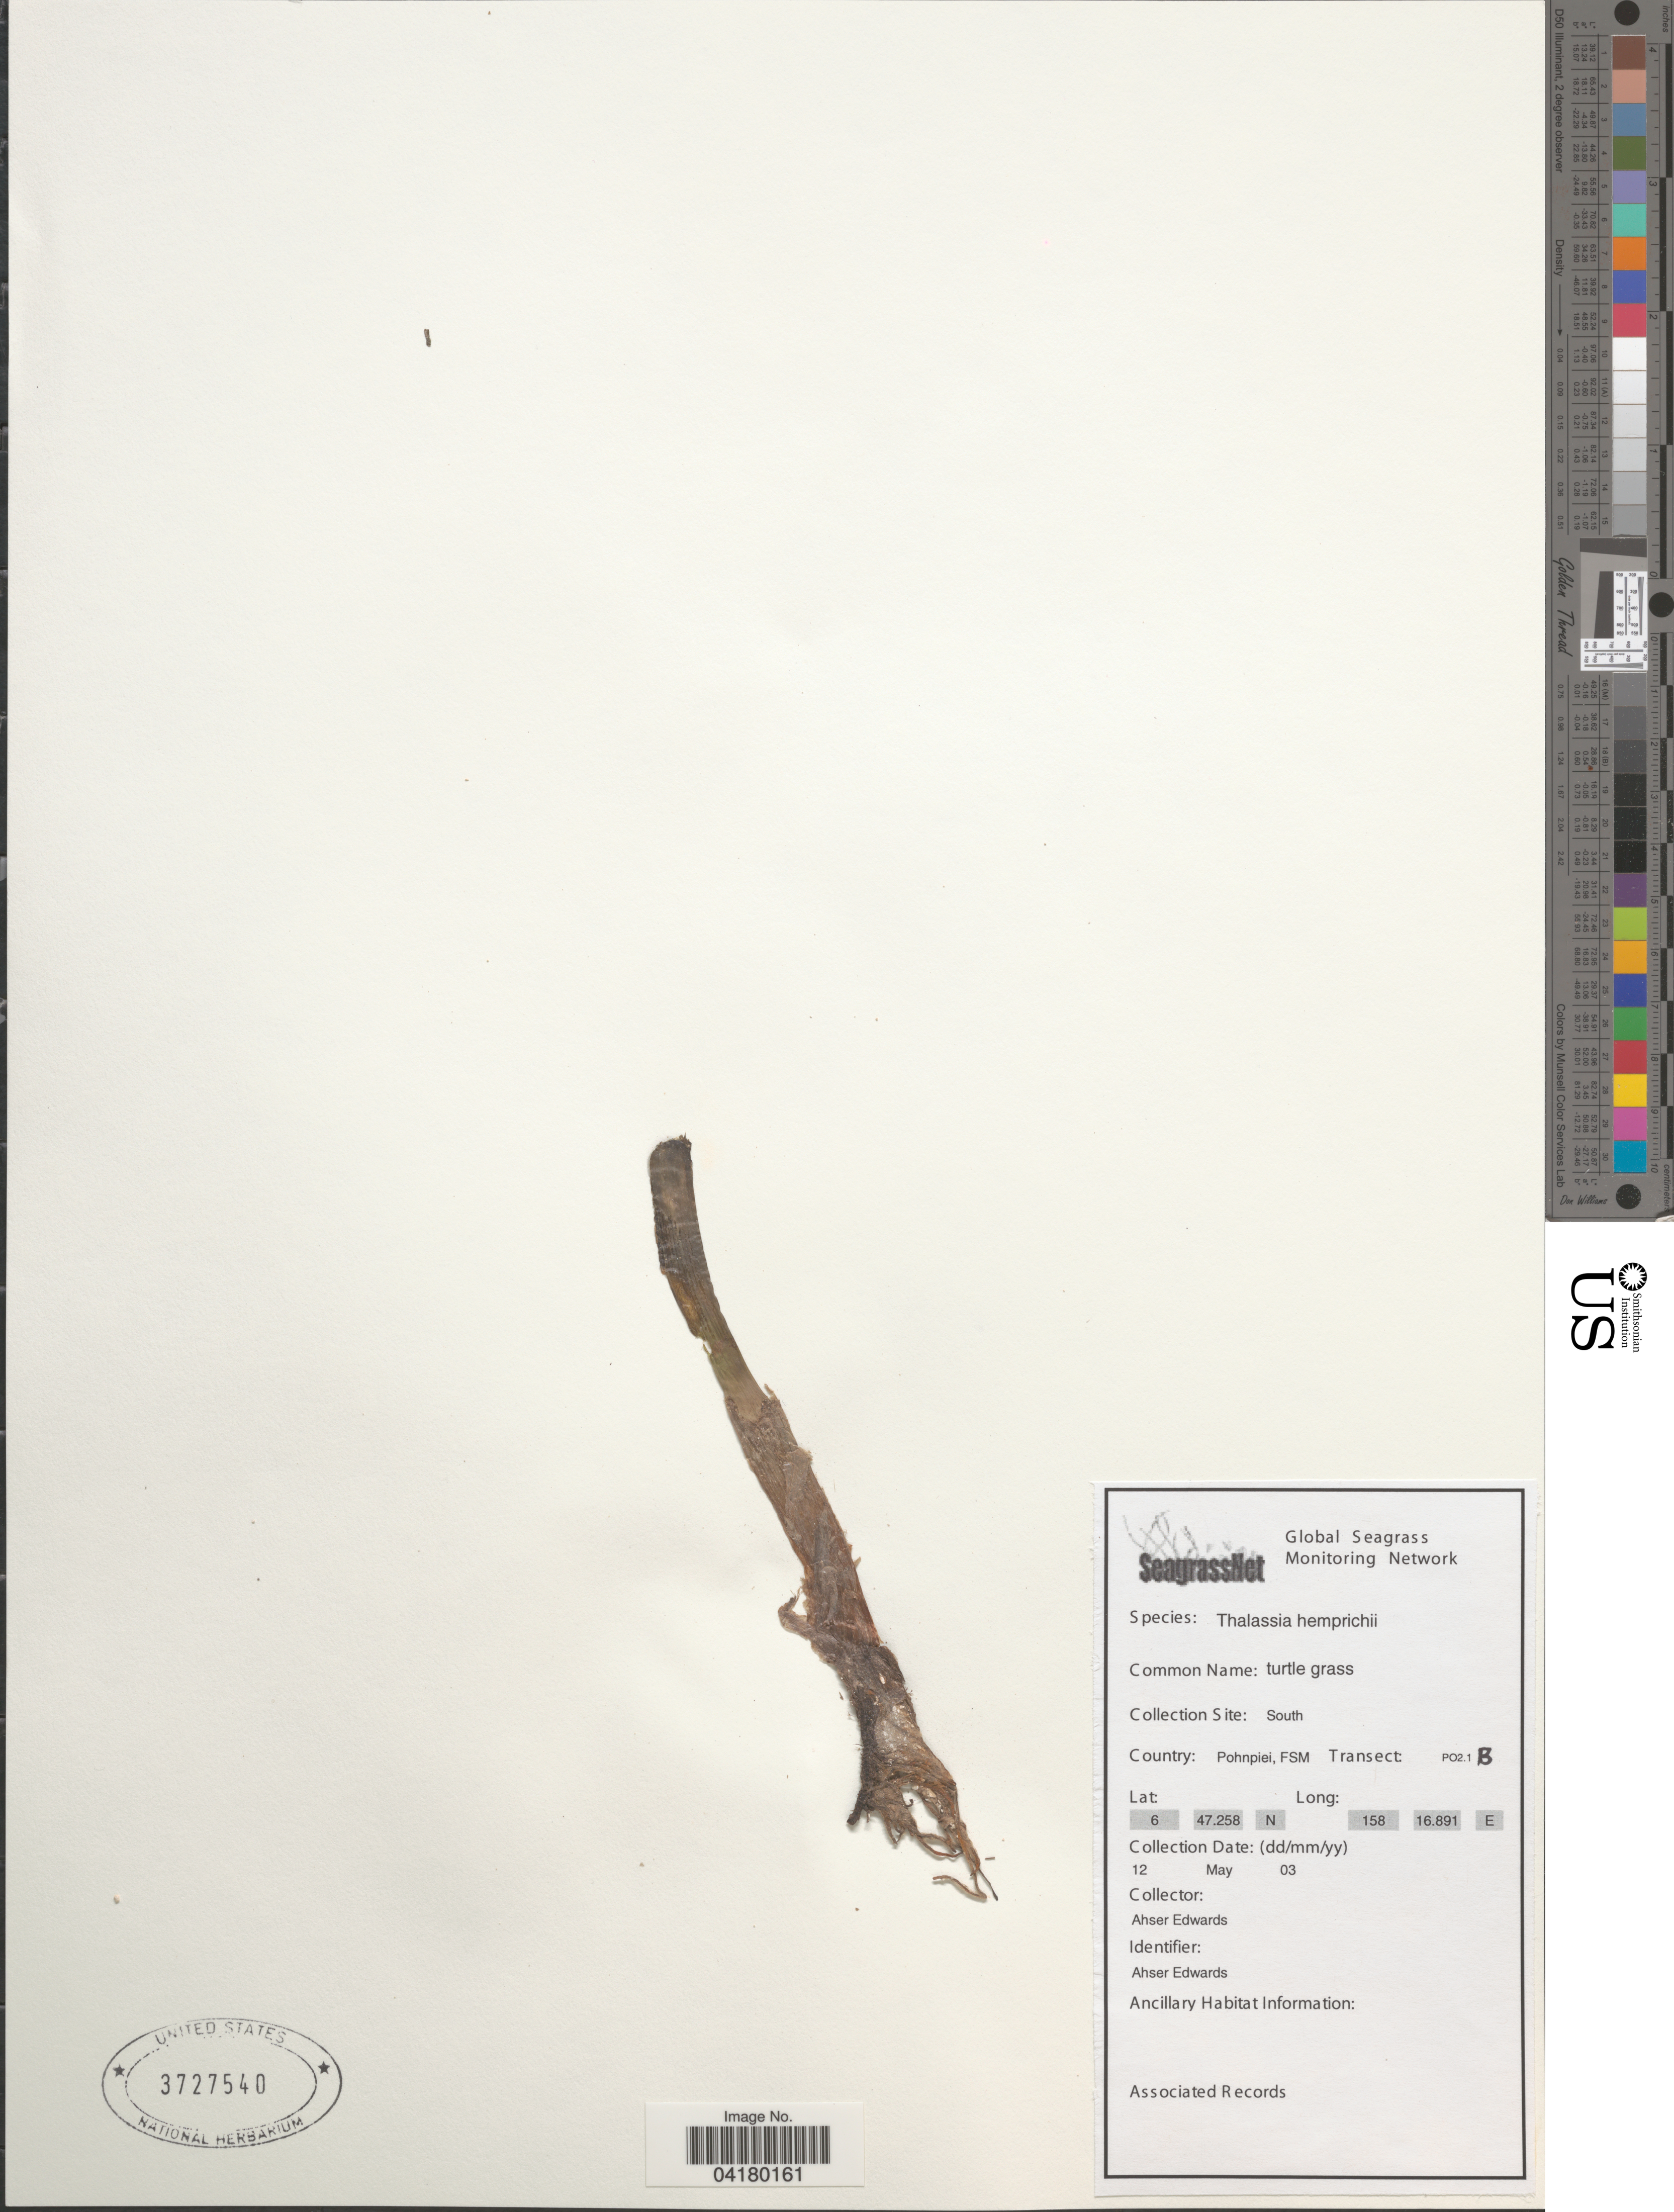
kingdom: Plantae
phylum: Tracheophyta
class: Liliopsida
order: Alismatales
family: Hydrocharitaceae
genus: Thalassia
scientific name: Thalassia hemprichii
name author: Asch.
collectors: A. Edwards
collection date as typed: Transcribed d/m/y: 12/5/3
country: Micronesia, Federated States of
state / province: Pohnpei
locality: Collection Site: South. Country: Pohnpiei, FSM. Transect: PO2.1B.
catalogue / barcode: US 3727540